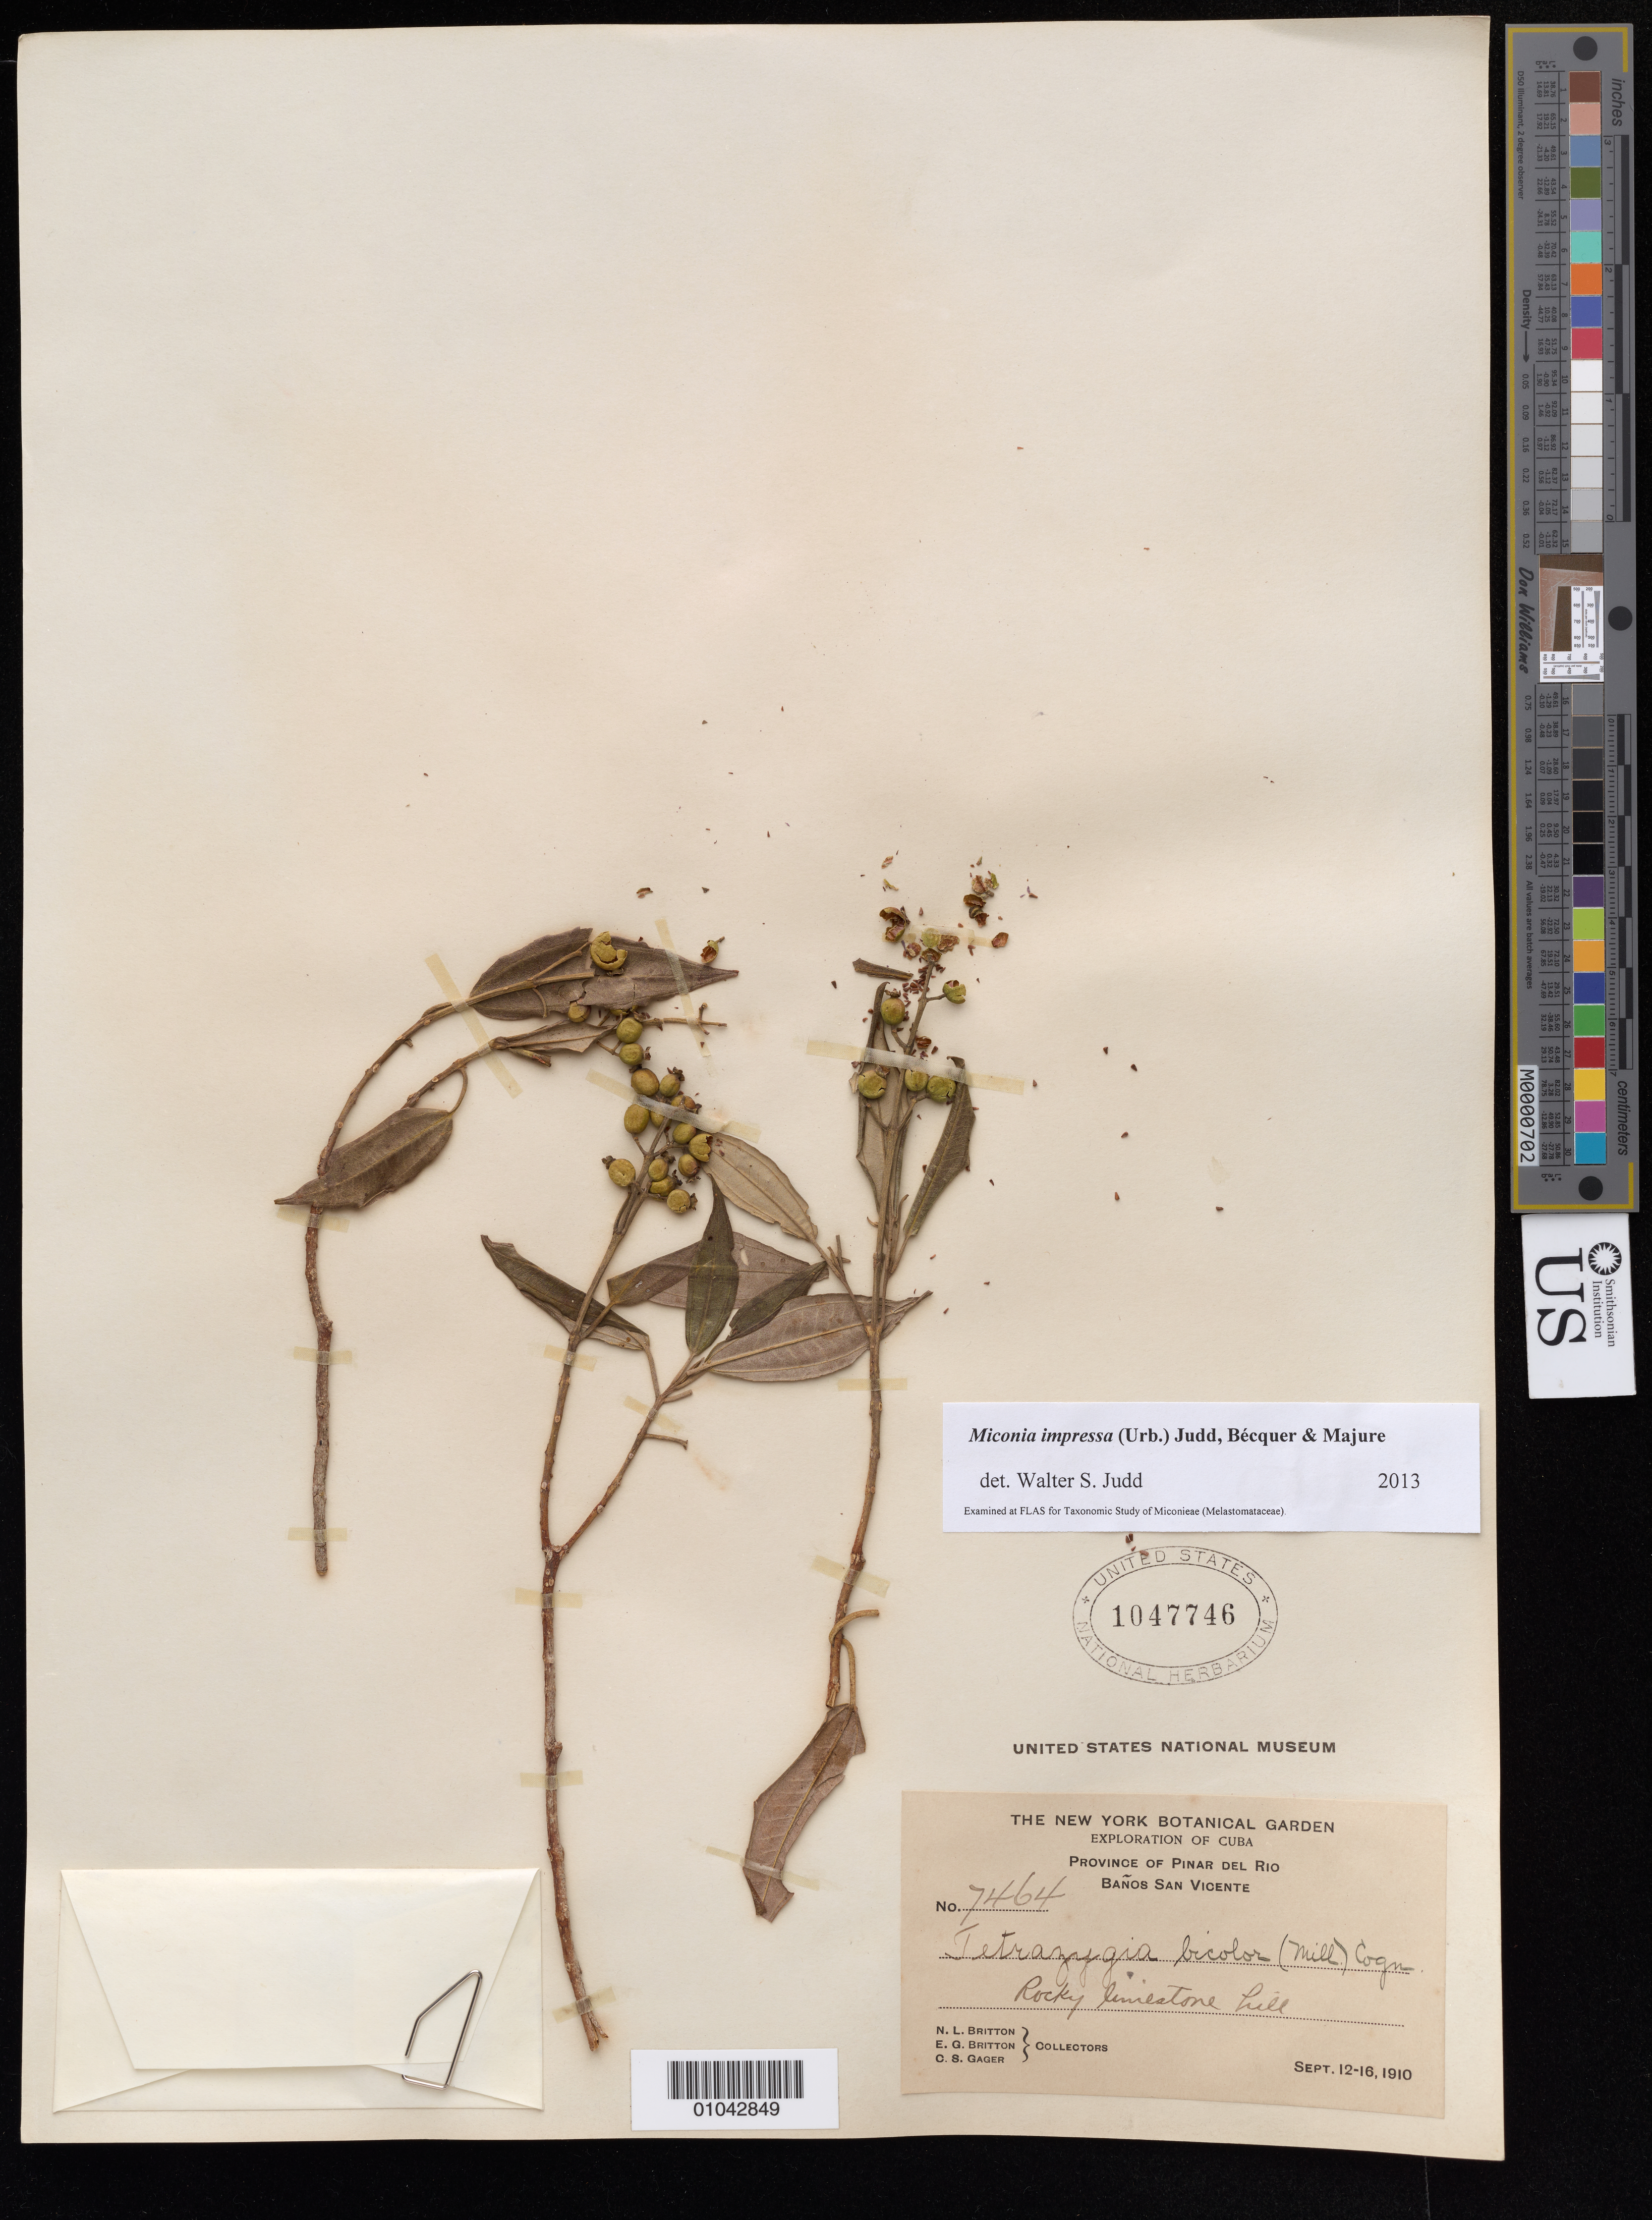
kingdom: Plantae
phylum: Tracheophyta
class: Magnoliopsida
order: Myrtales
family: Melastomataceae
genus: Miconia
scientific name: Miconia impressa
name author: (Urb.) Judd et al.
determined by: Judd, Walter S.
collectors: N. Britton, E. G. Britton & C. Gager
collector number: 7464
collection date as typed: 12 Sep 1910 to 16 Sep 1910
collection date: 1910-09-12/1910-09-16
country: Cuba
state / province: Pinar del Rio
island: Cuba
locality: Baños San Vicente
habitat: Rocky limestone hill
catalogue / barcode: US 1047746